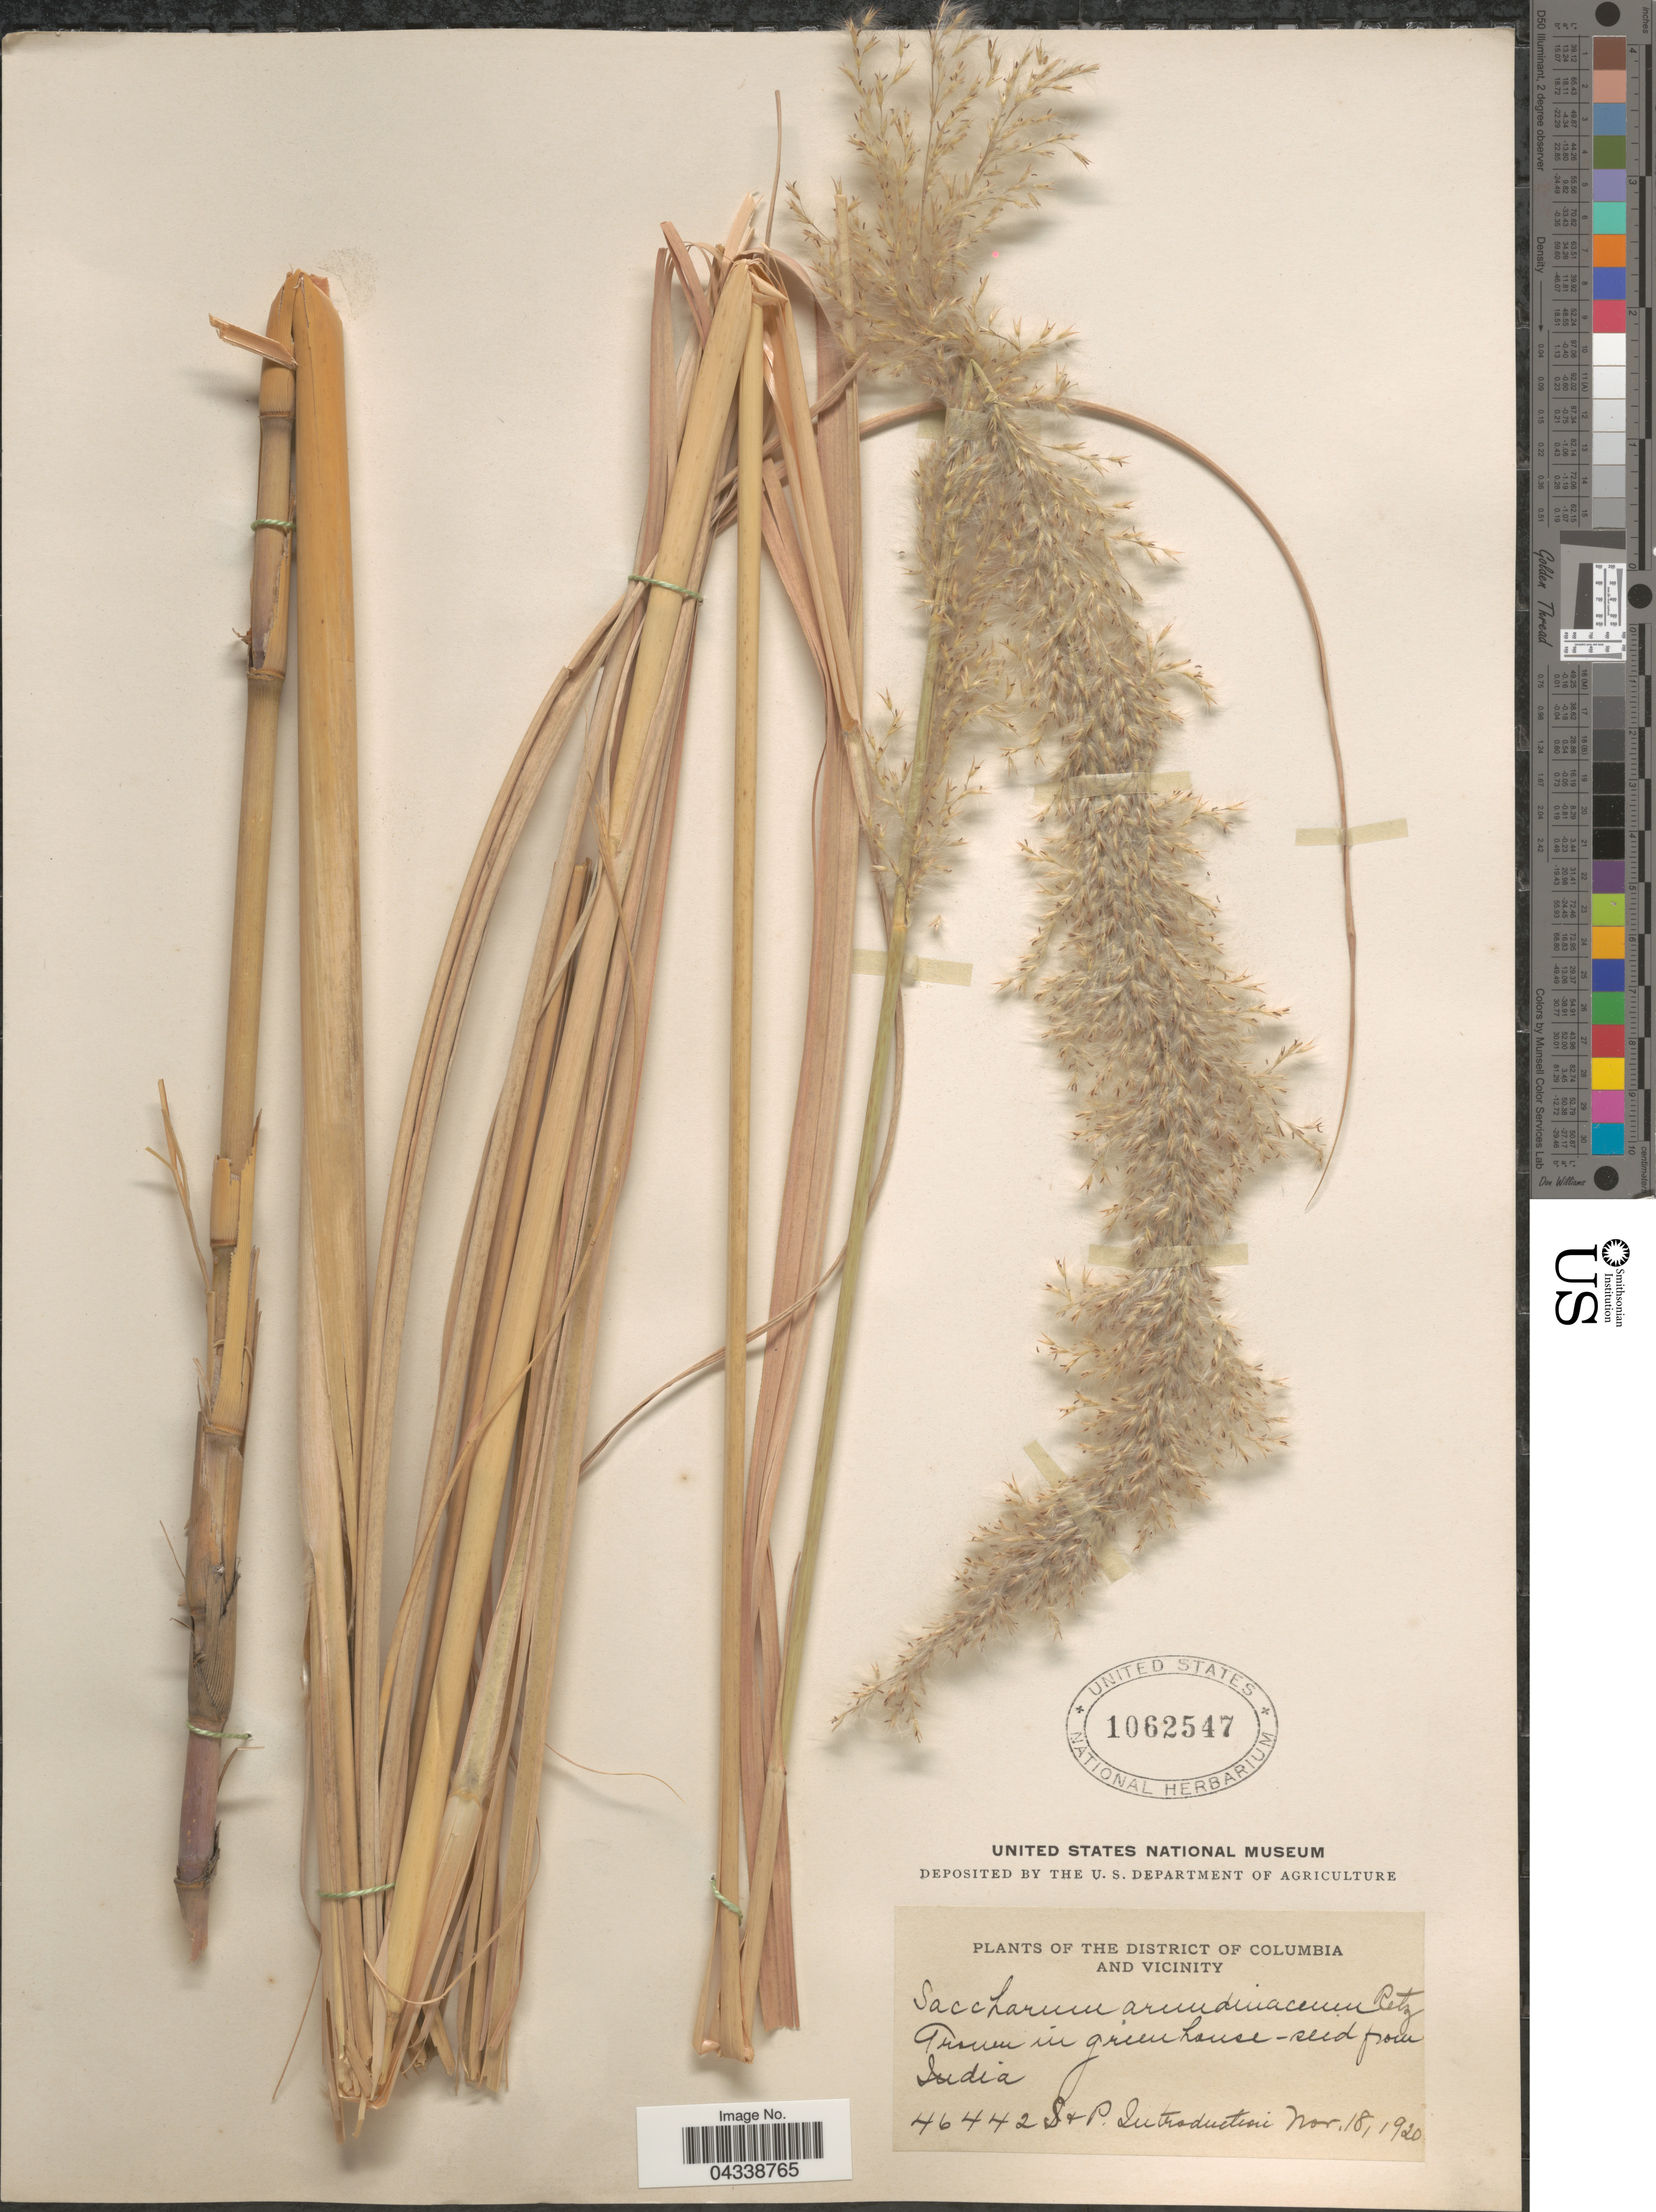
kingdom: Plantae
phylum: Tracheophyta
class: Liliopsida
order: Poales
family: Poaceae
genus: Saccharum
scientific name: Saccharum arundinaceum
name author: Retz.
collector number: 46442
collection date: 1920-11-18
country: United States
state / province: District of Columbia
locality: The District of Columbia and vicinity.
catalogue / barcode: US 1062547